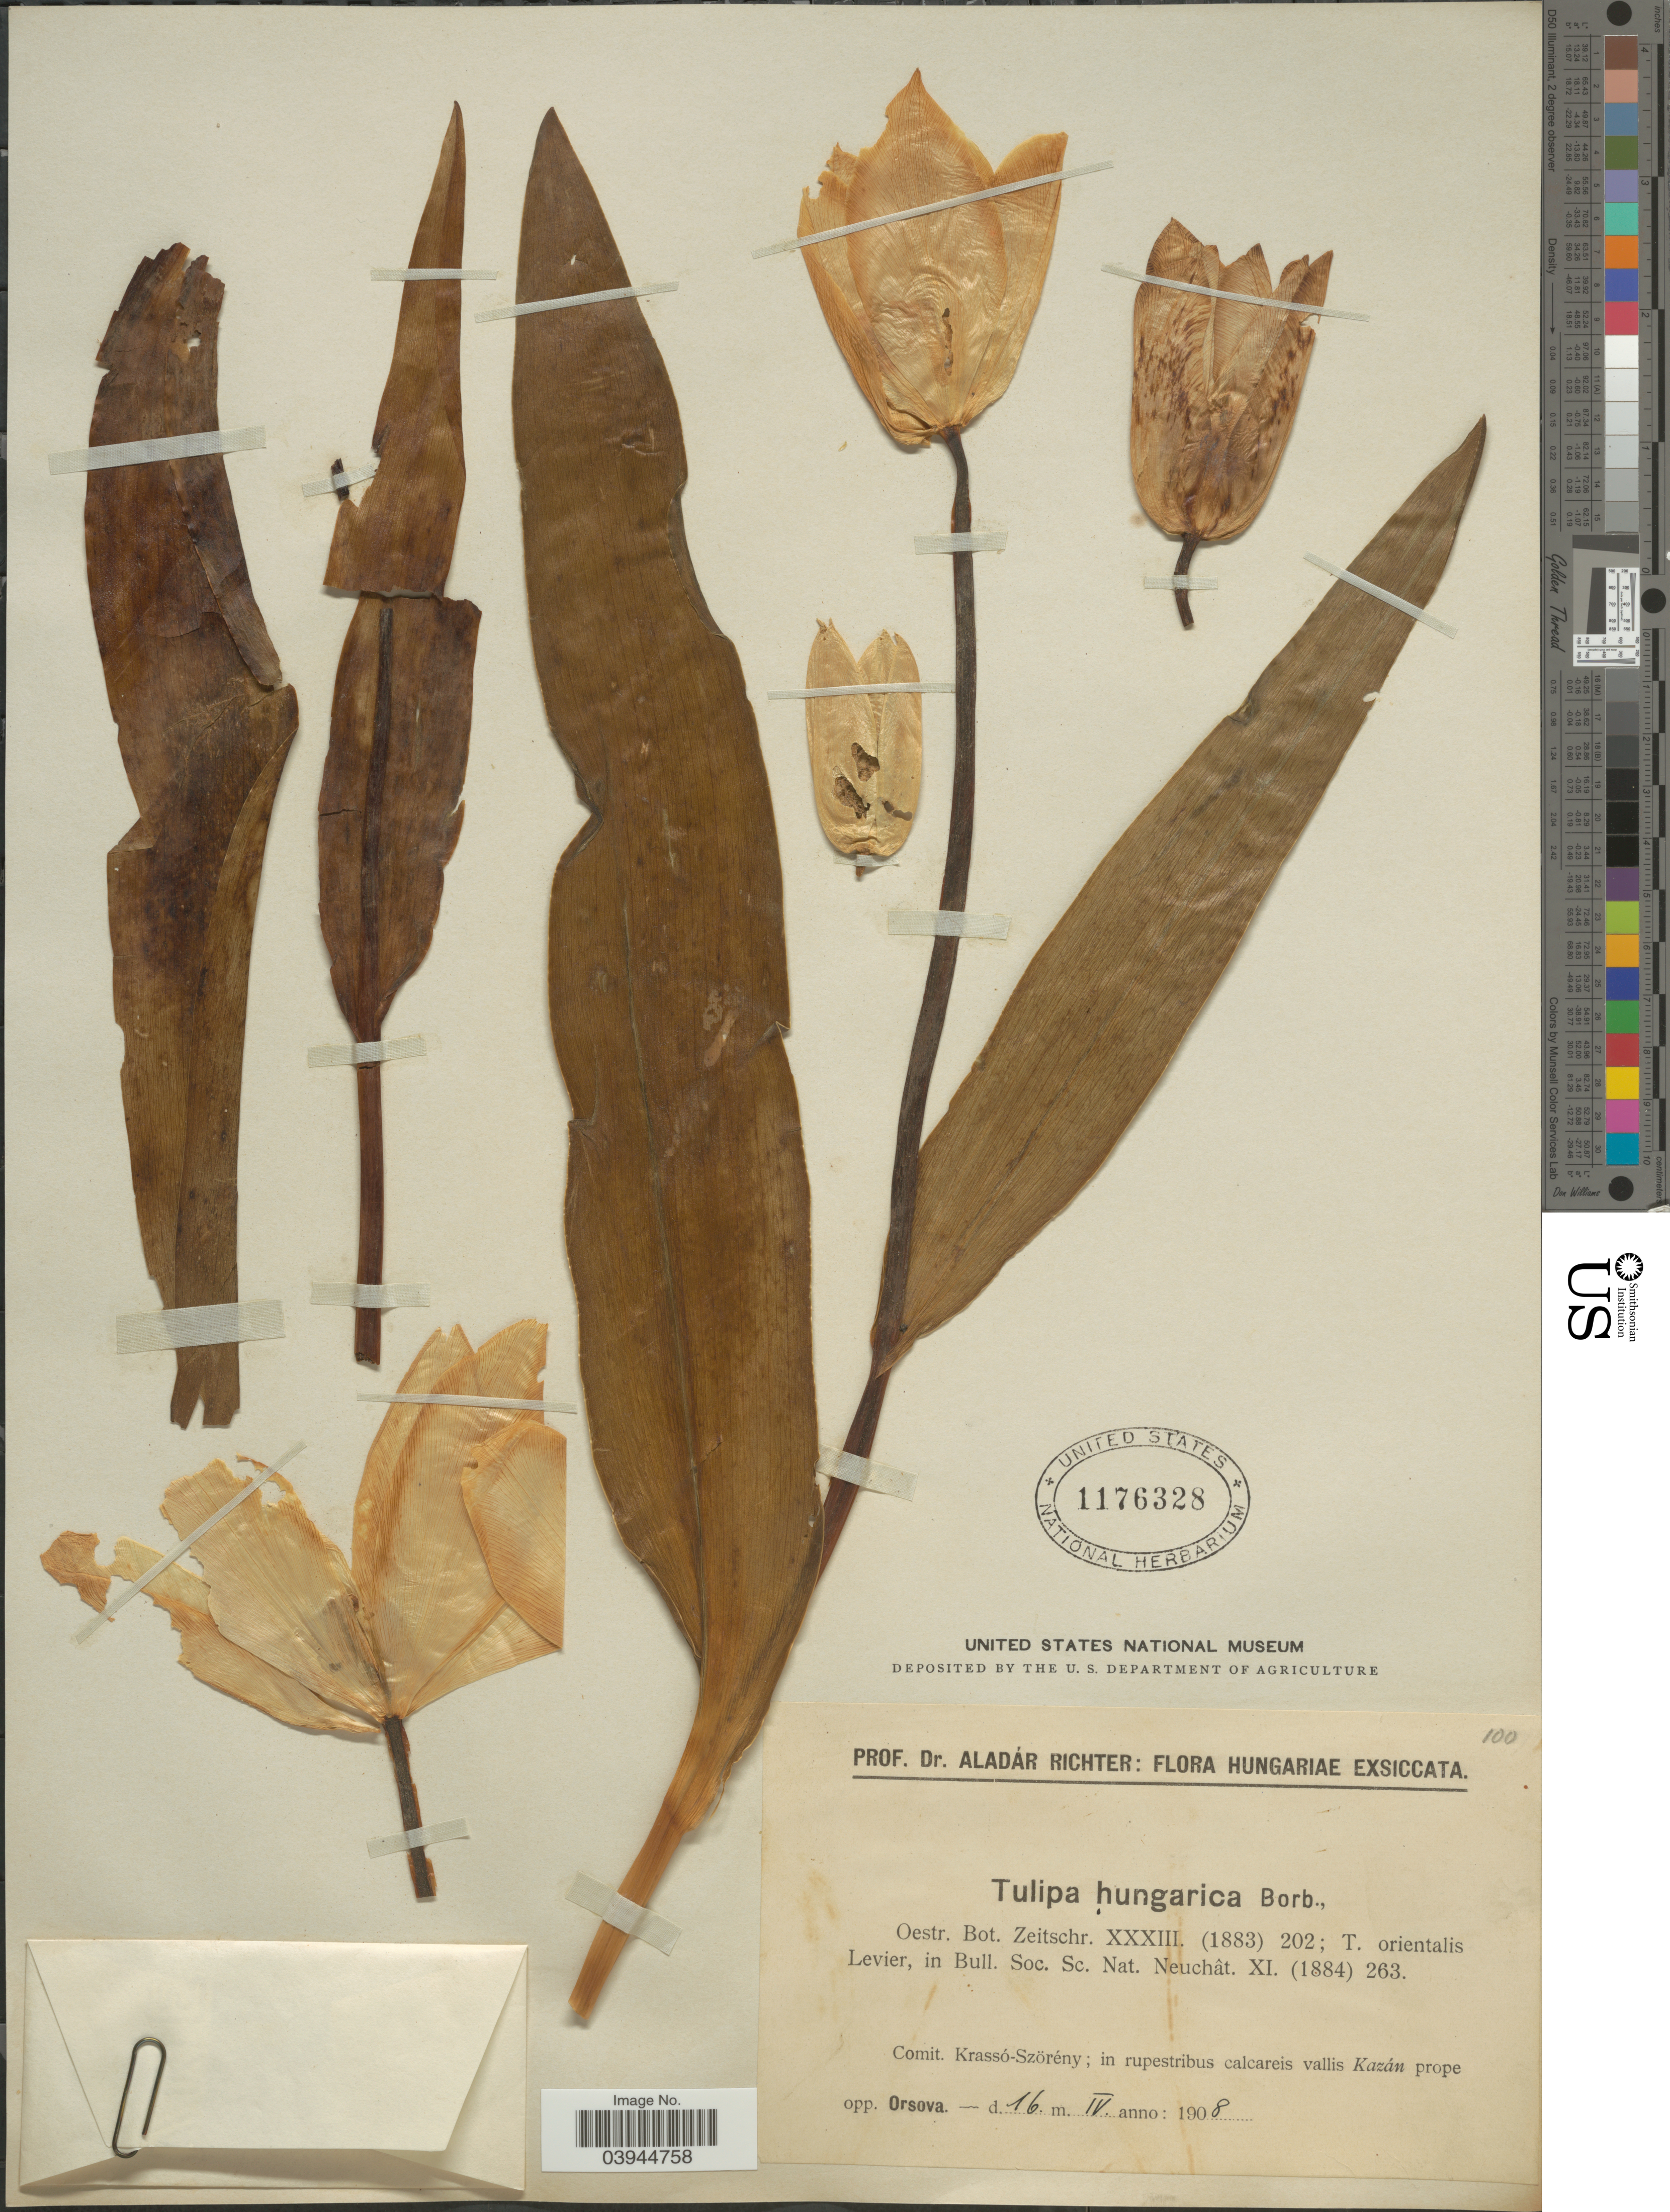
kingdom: Plantae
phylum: Tracheophyta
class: Liliopsida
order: Liliales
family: Liliaceae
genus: Tulipa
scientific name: Tulipa hungarica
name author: Borbás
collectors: A. Richter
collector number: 100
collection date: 1908-04-16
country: Hungary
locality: Comit. Krassó-Szörény; in rupestribus calcareis vallis Kazán prope. opp. Orsova.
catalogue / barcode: US 1176328